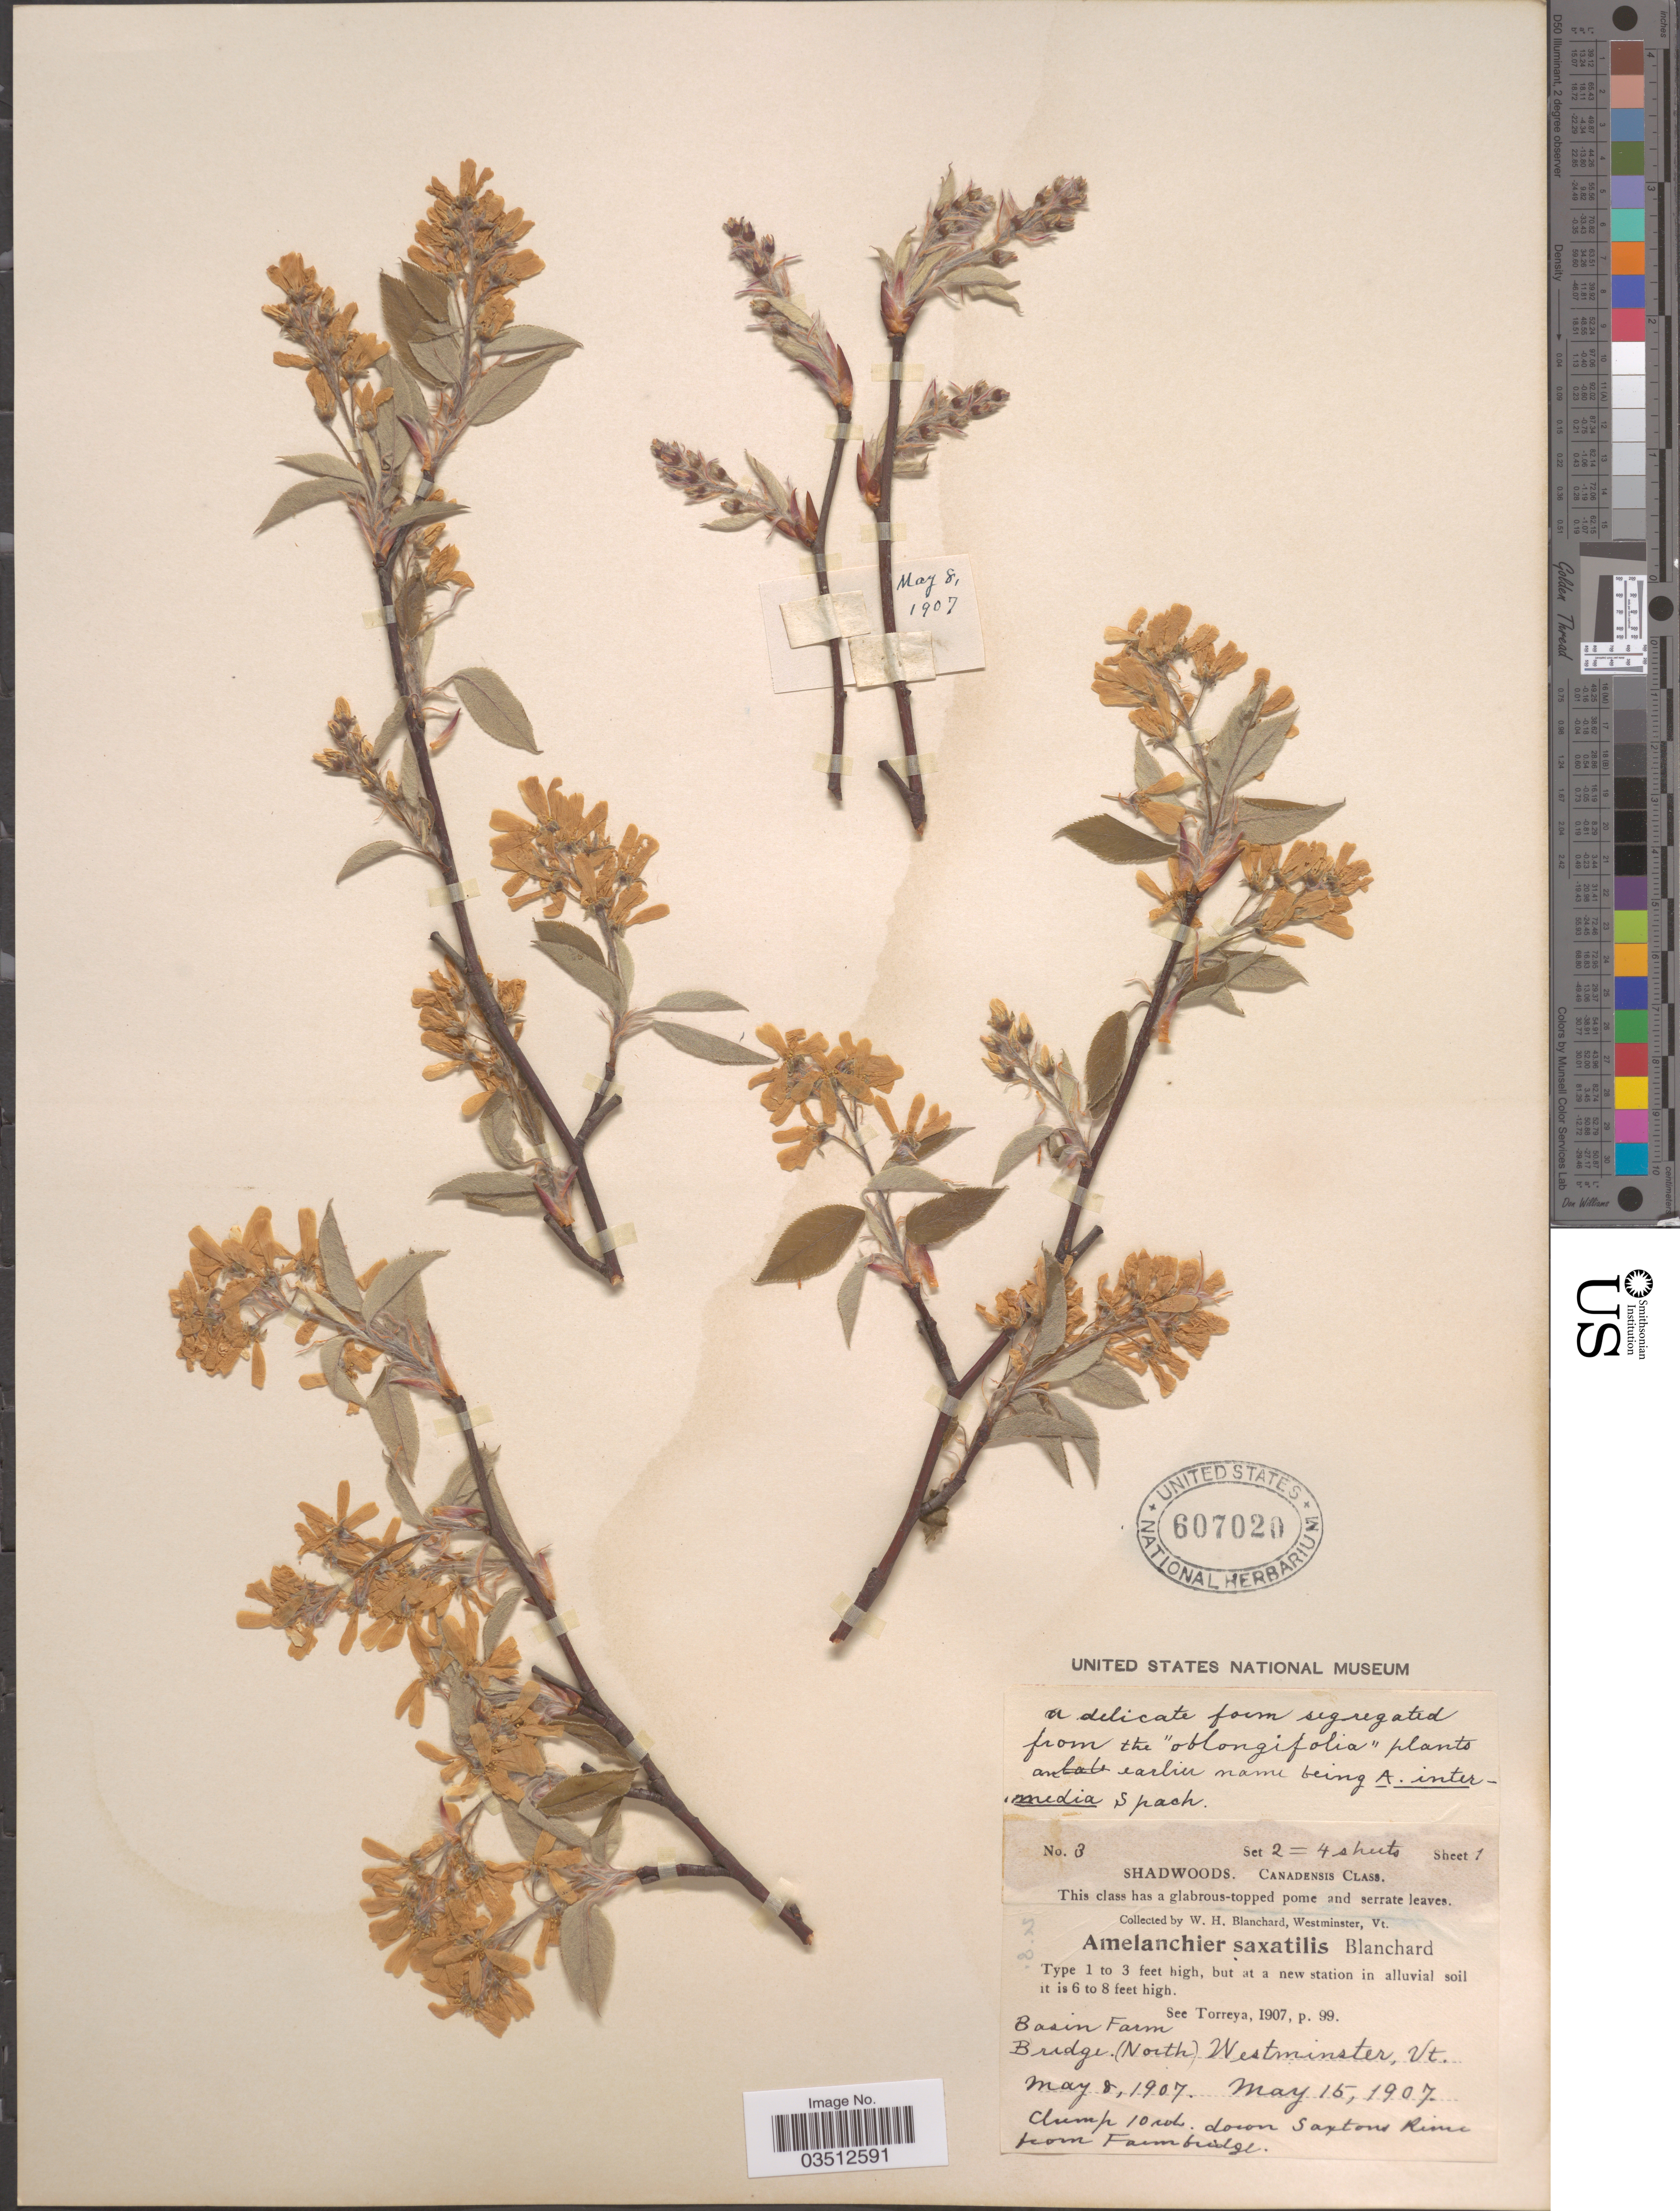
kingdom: Plantae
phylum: Tracheophyta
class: Magnoliopsida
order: Rosales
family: Rosaceae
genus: Amelanchier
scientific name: Amelanchier saxatilis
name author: Blanch.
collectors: W. H. Blanchard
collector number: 3*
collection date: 1907-05-15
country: United States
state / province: Vermont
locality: Basin Farm, Bridge (North) Westminster.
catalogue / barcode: US 607020